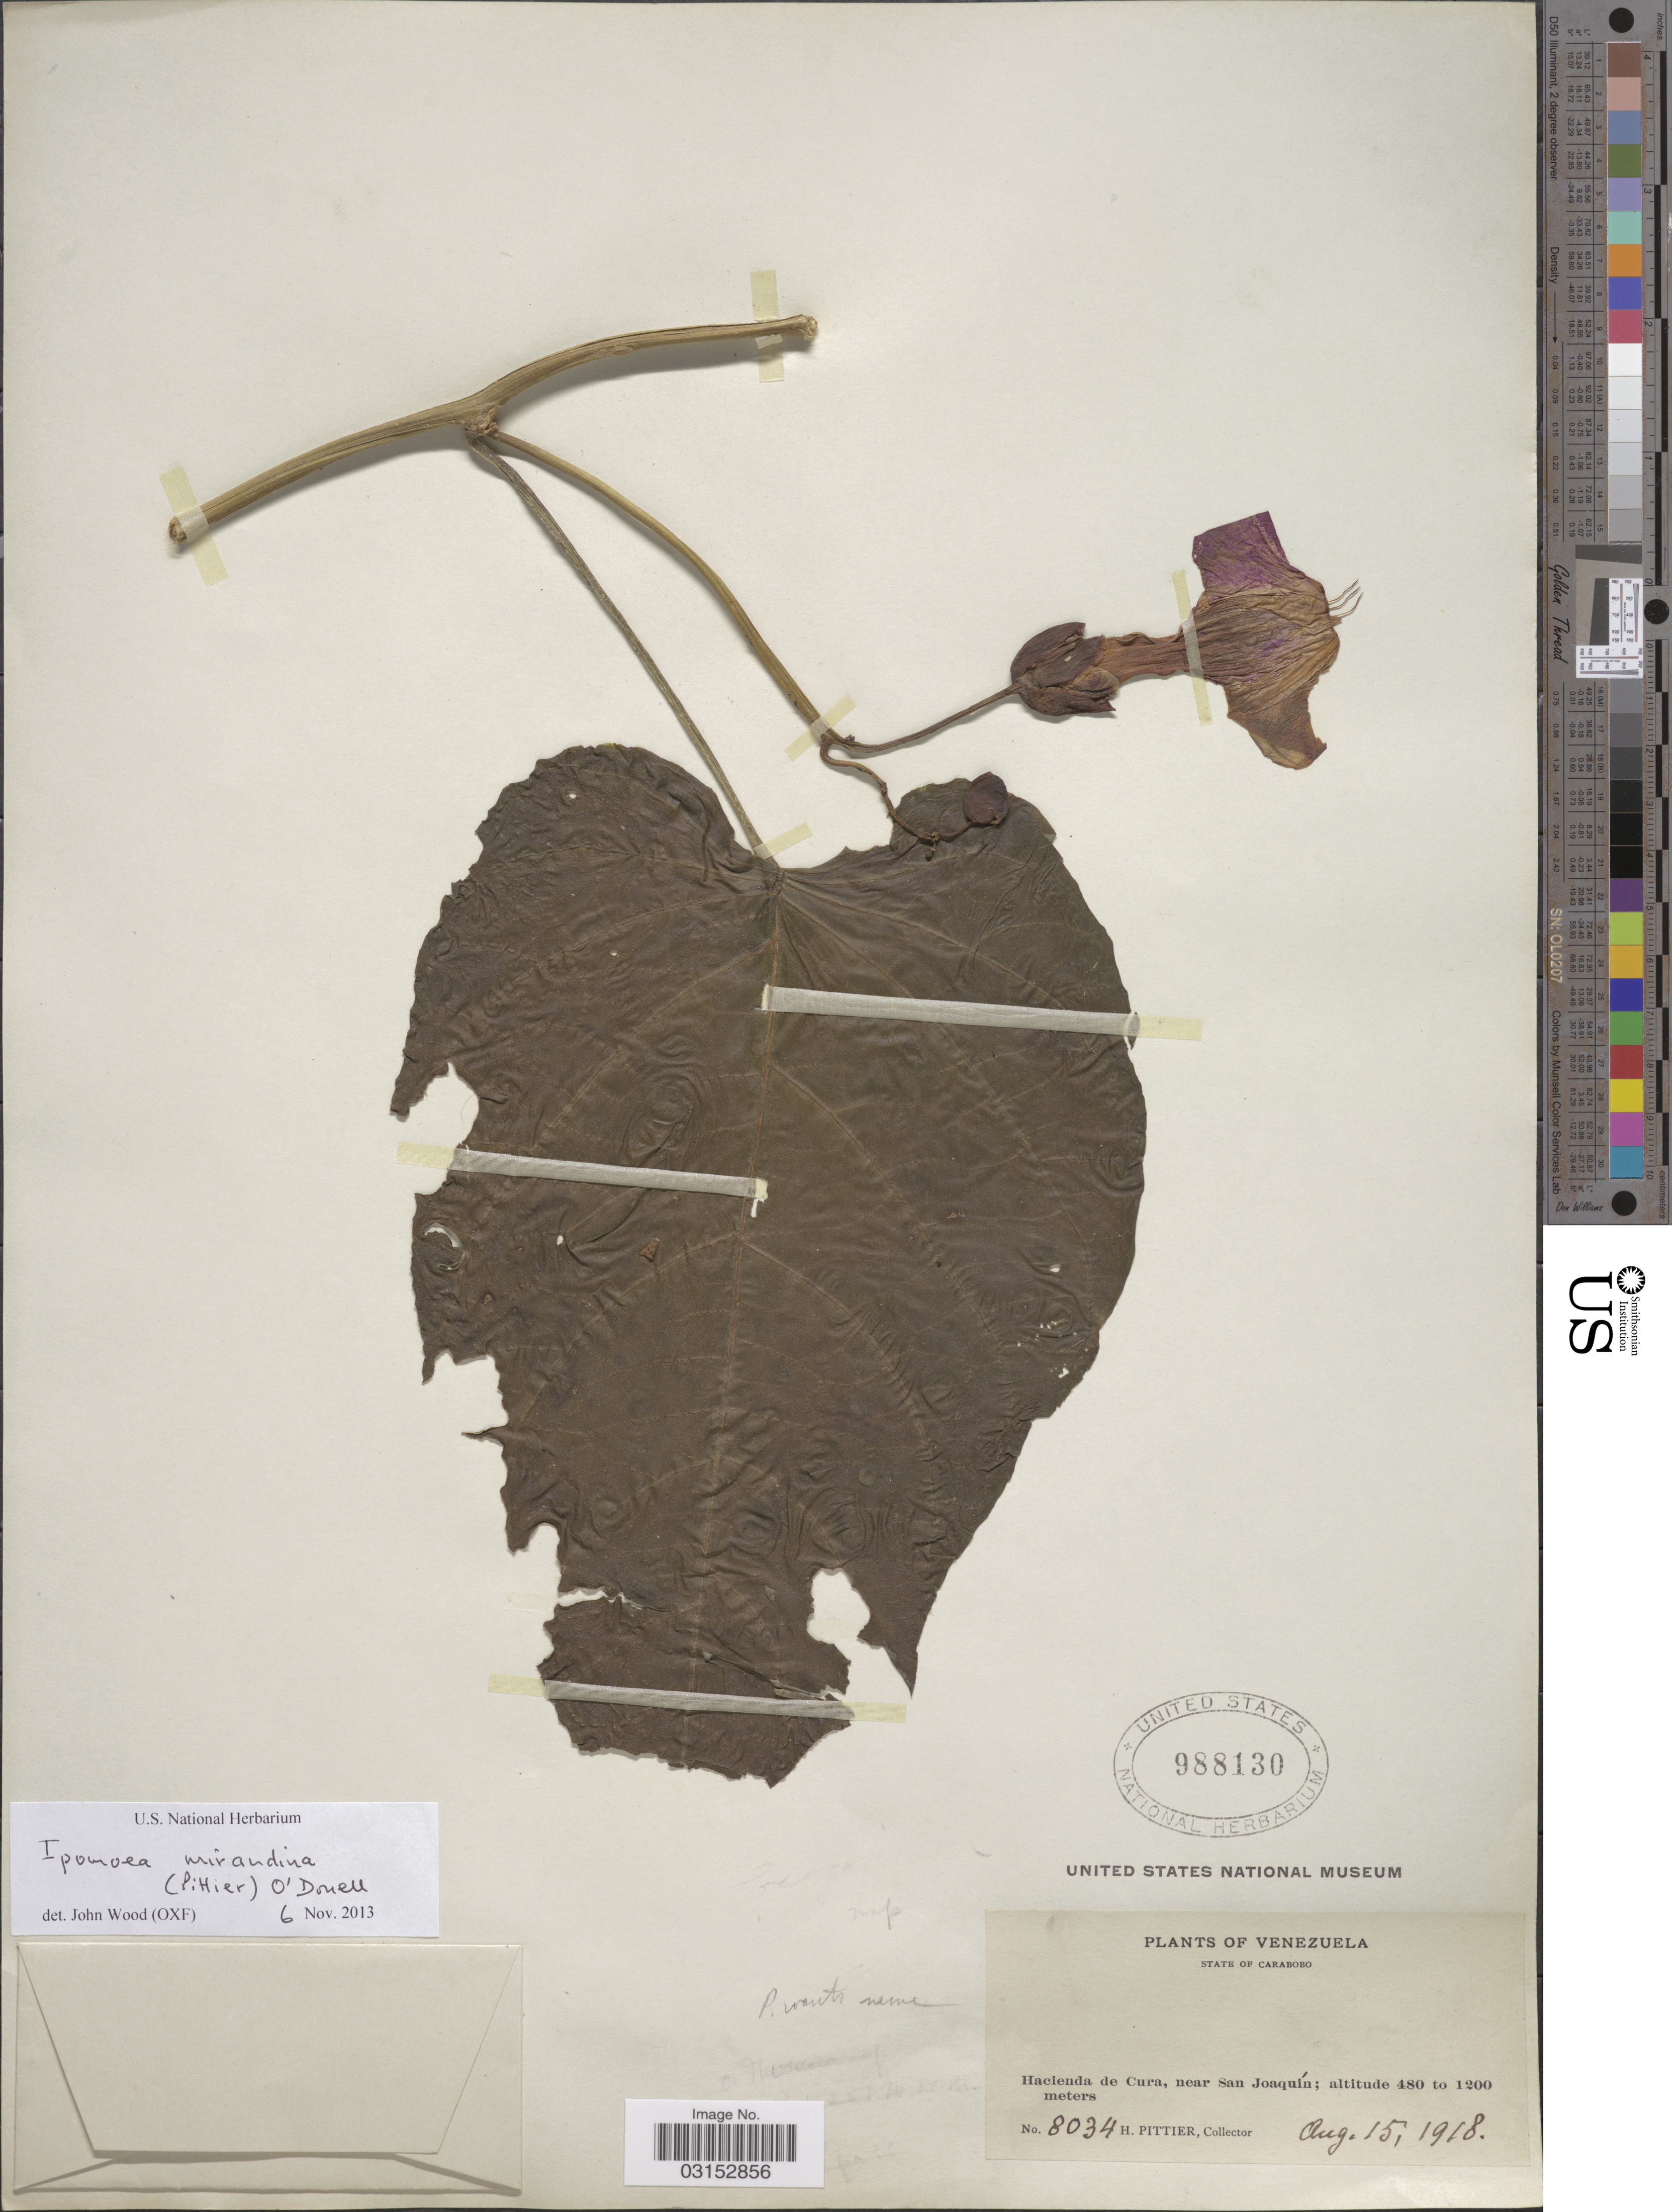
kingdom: Plantae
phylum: Tracheophyta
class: Magnoliopsida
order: Solanales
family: Convolvulaceae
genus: Ipomoea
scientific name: Ipomoea mirandina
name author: (Pittier) O'Donell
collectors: H. F. Pittier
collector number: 8034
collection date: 1918-08-15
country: Venezuela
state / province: Carabobo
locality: Hacienda de Cura, near San Joaquín.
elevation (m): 480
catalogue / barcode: US 988130